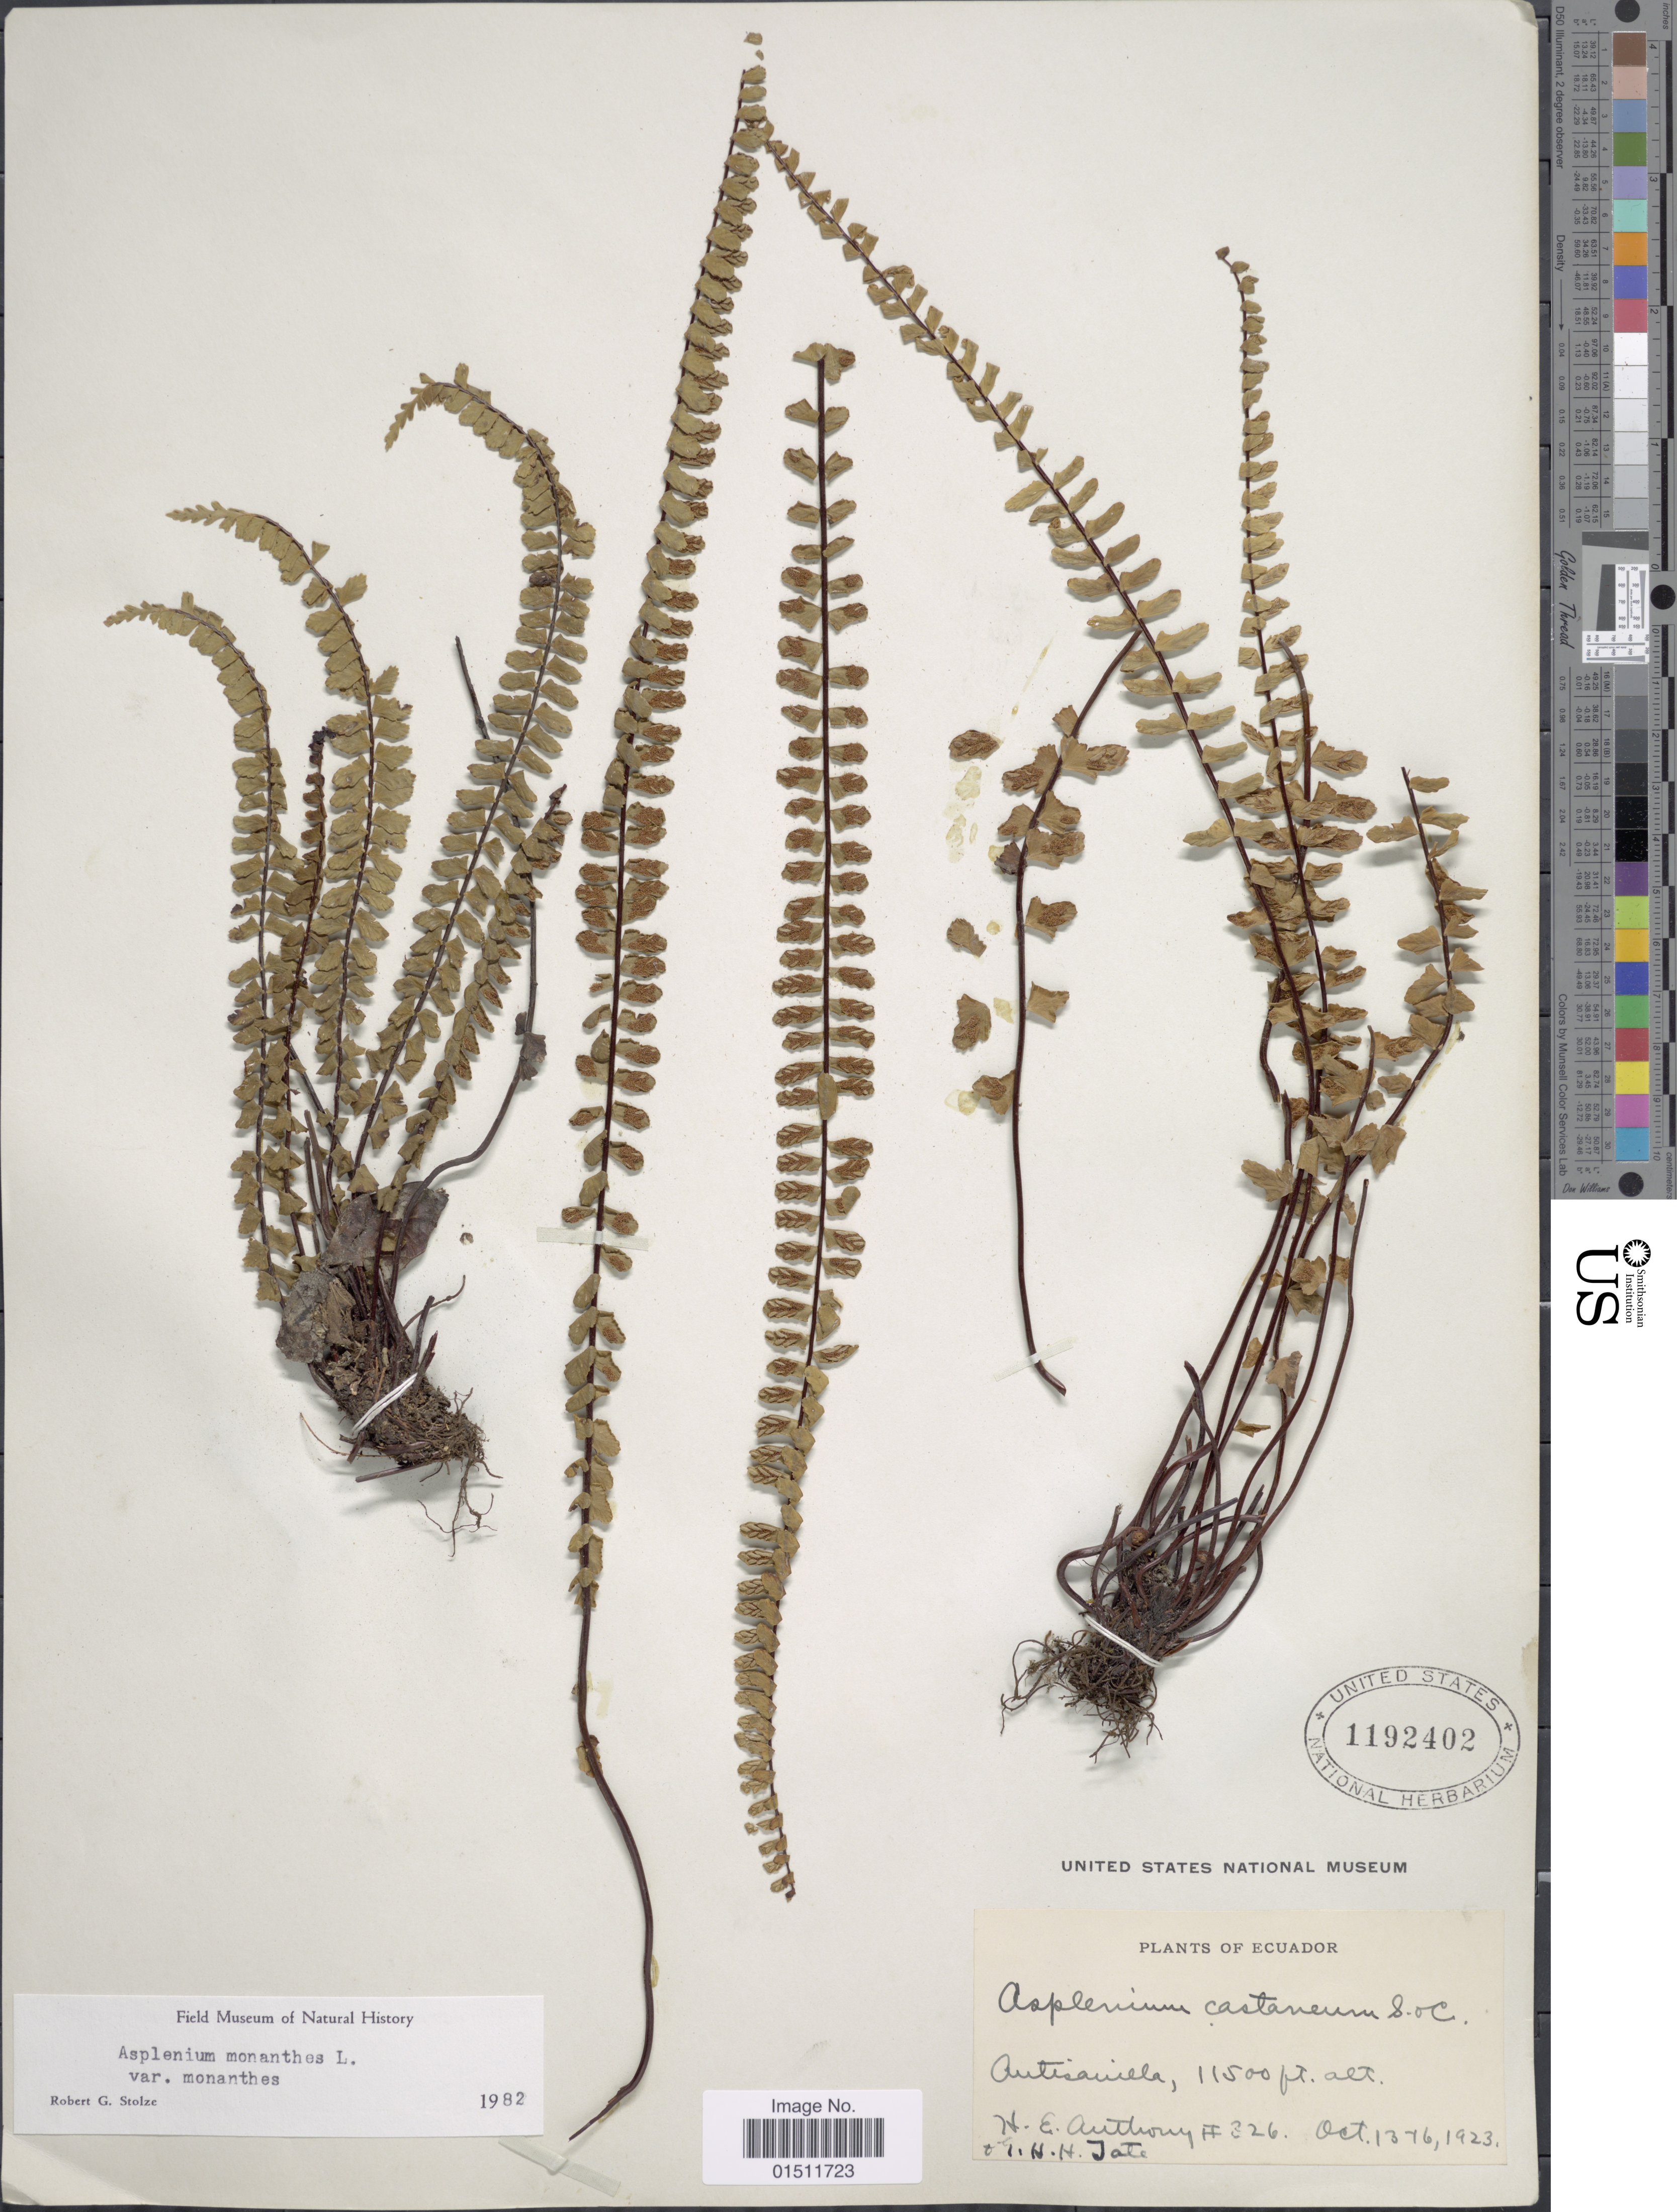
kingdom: Plantae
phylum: Tracheophyta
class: Polypodiopsida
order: Polypodiales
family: Aspleniaceae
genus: Asplenium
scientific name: Asplenium monanthes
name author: L.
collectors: H. E. Anthony & G. H. H.Tate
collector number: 226*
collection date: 1923-10-13/1923-10-16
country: Ecuador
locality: Antisanilla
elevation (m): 3505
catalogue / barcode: US 1192402